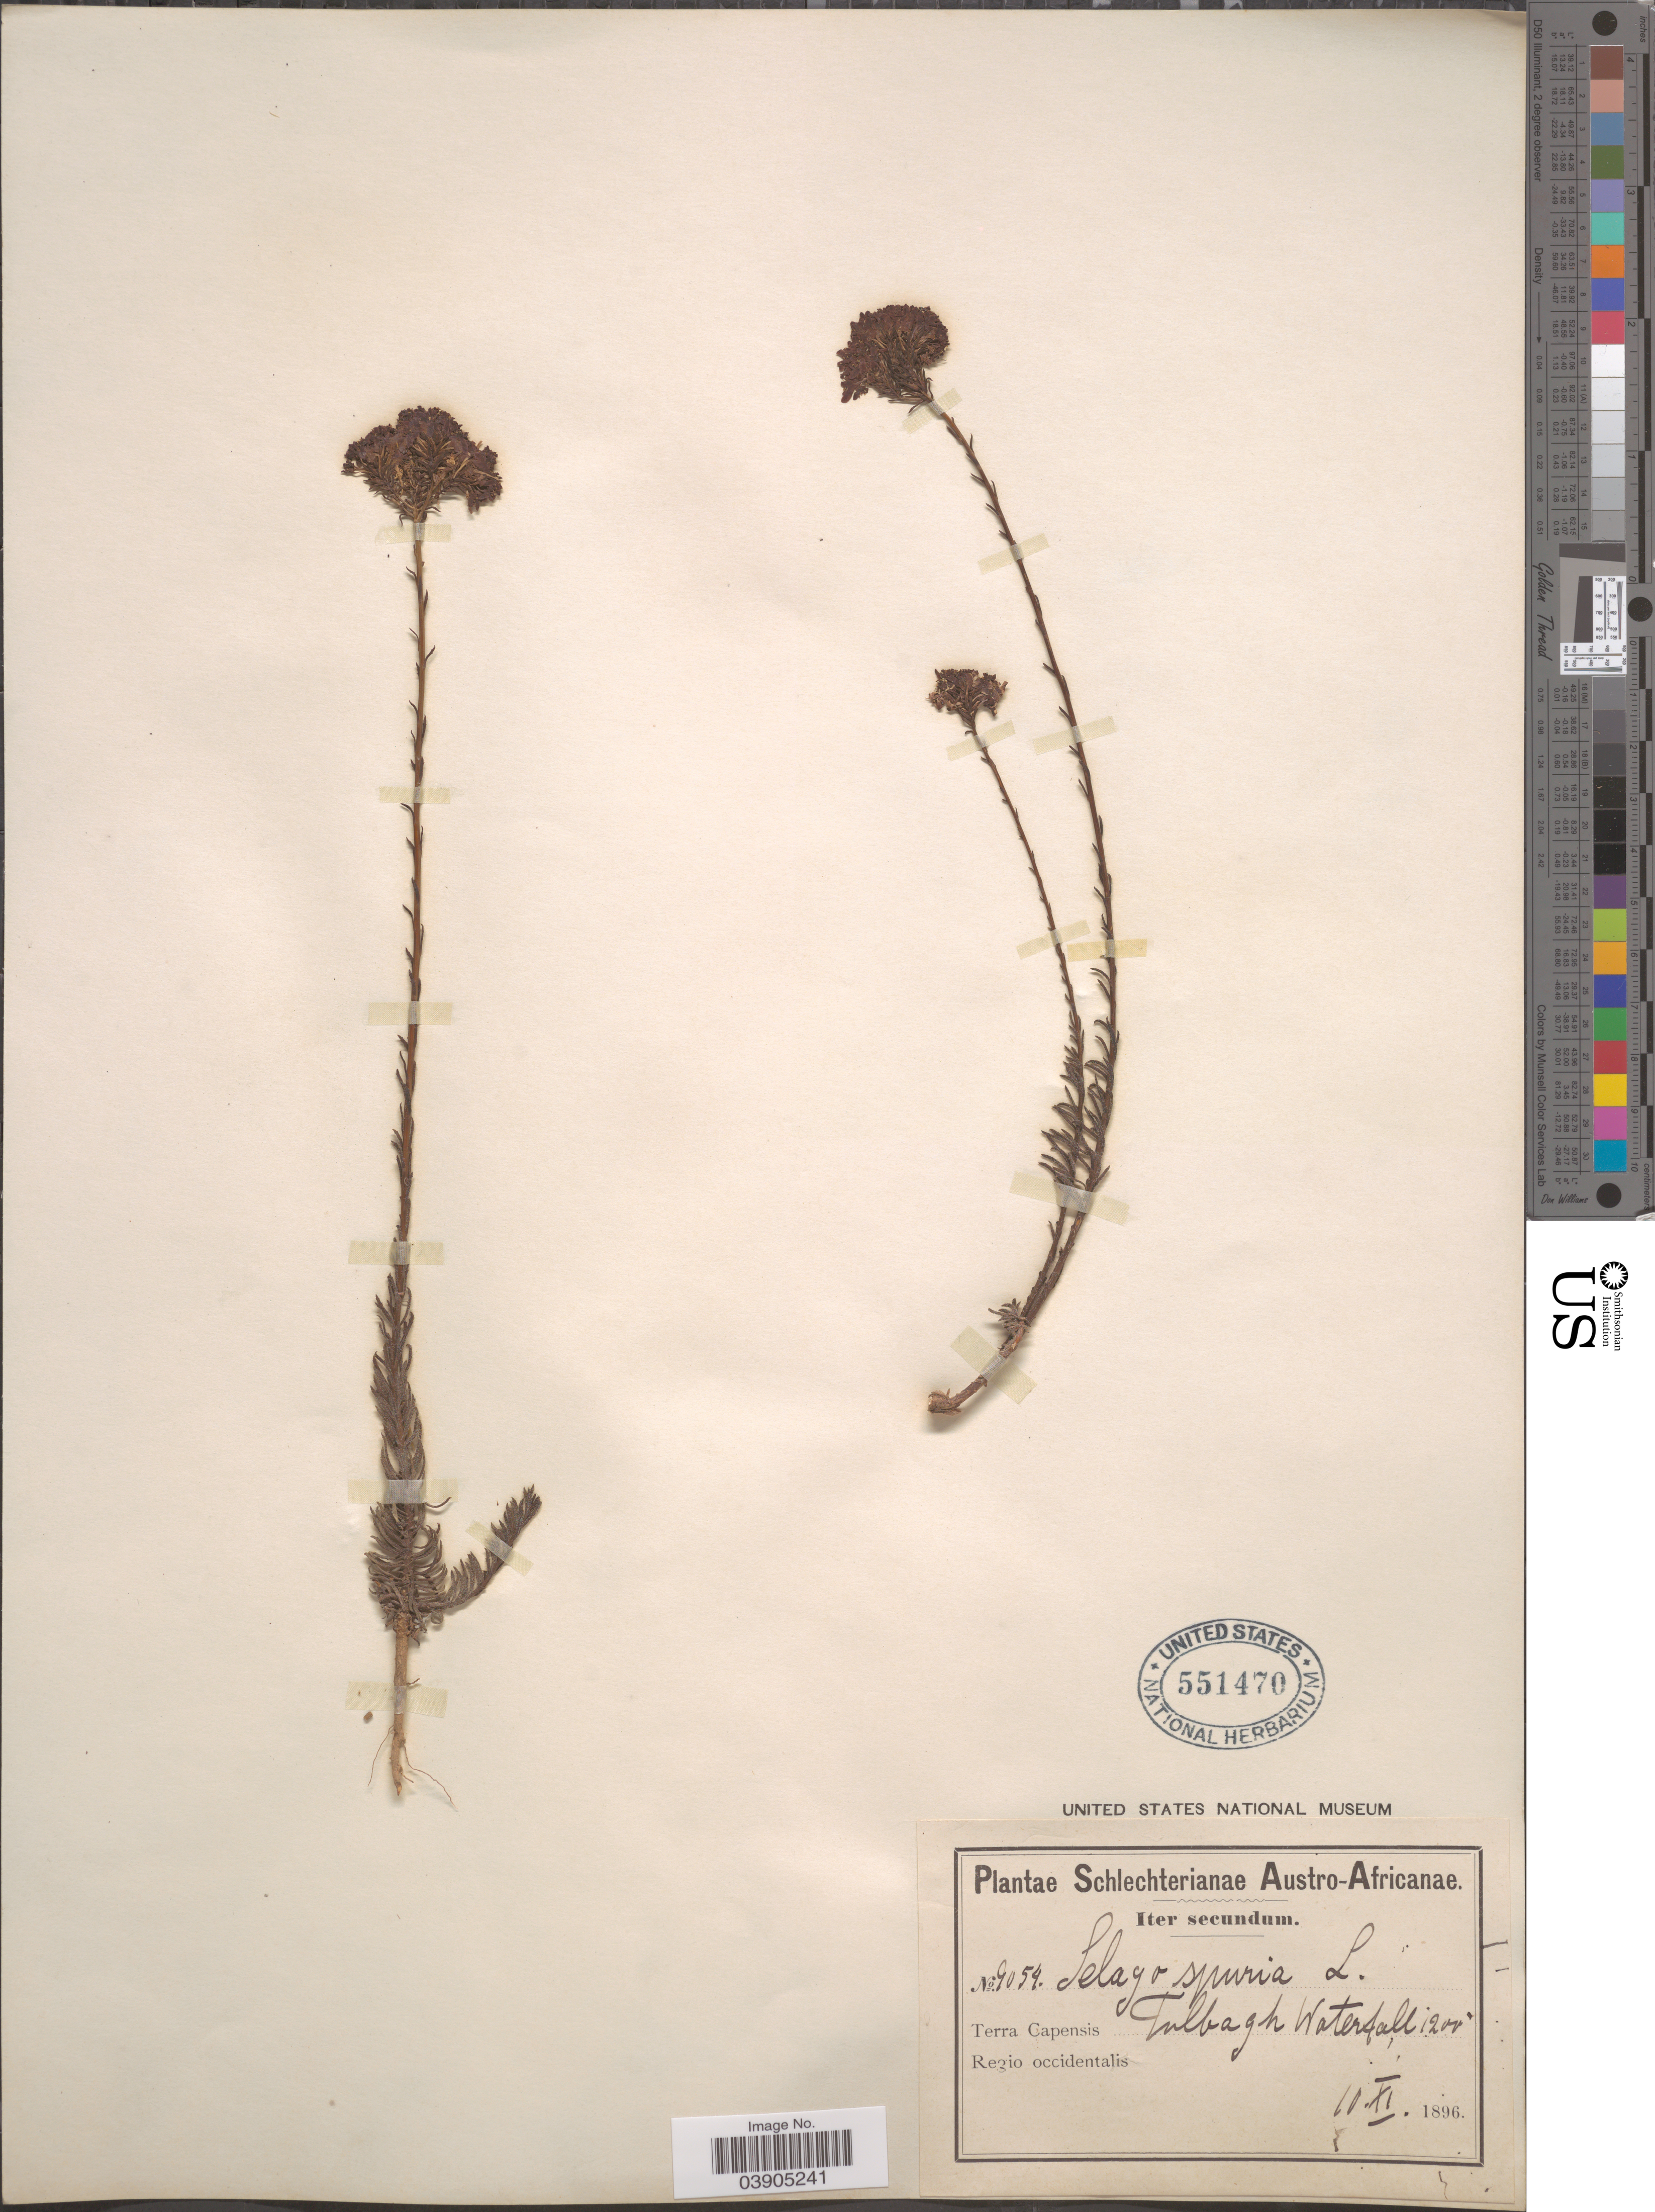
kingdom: Plantae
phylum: Tracheophyta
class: Magnoliopsida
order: Lamiales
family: Scrophulariaceae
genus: Selago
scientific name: Selago spuria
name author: L.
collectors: Schlechter, --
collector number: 9054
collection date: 1896-11-10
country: South Africa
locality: Austro-Africanae. Terra Capensis Tulbagh Waterfall. Regio occidentalis.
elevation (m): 366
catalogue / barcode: US 551470